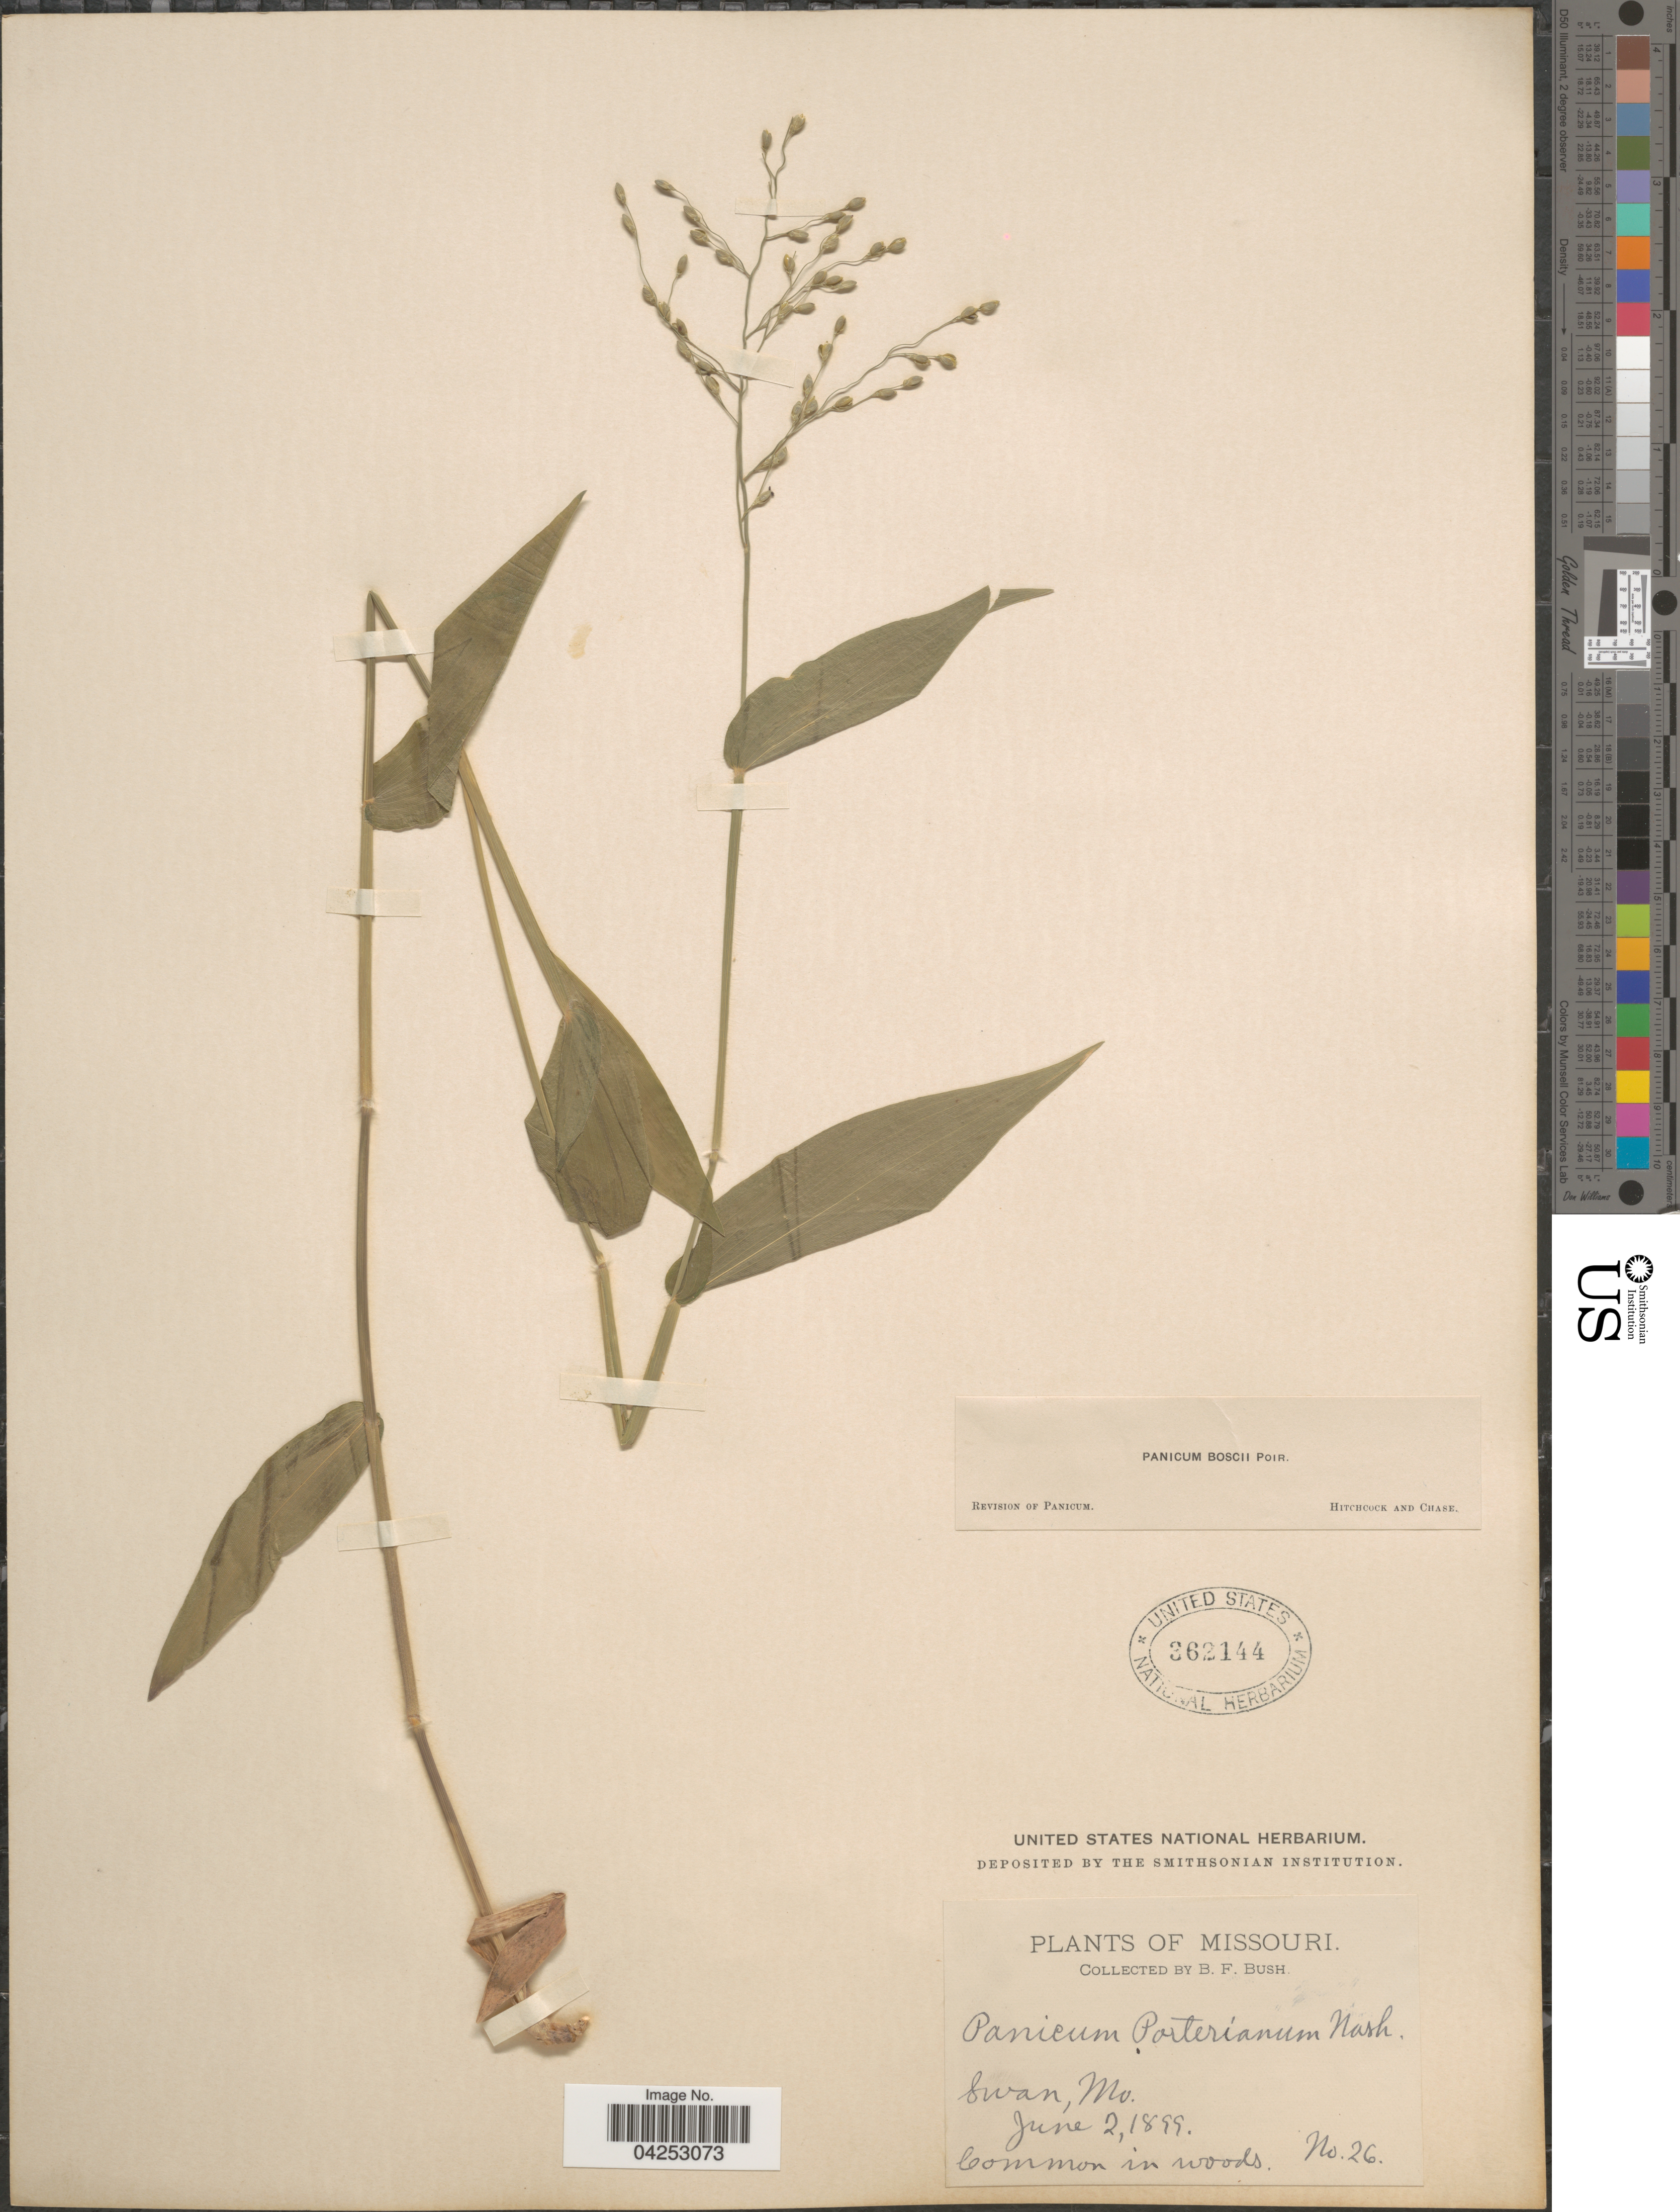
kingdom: Plantae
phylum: Tracheophyta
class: Liliopsida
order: Poales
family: Poaceae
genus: Dichanthelium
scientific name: Dichanthelium boscii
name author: (Poir.) Gould & C.A. Clark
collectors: B. F. Bush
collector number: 26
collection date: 1899-06-02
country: United States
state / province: Missouri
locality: Swan. Common in woods.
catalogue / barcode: US 362144